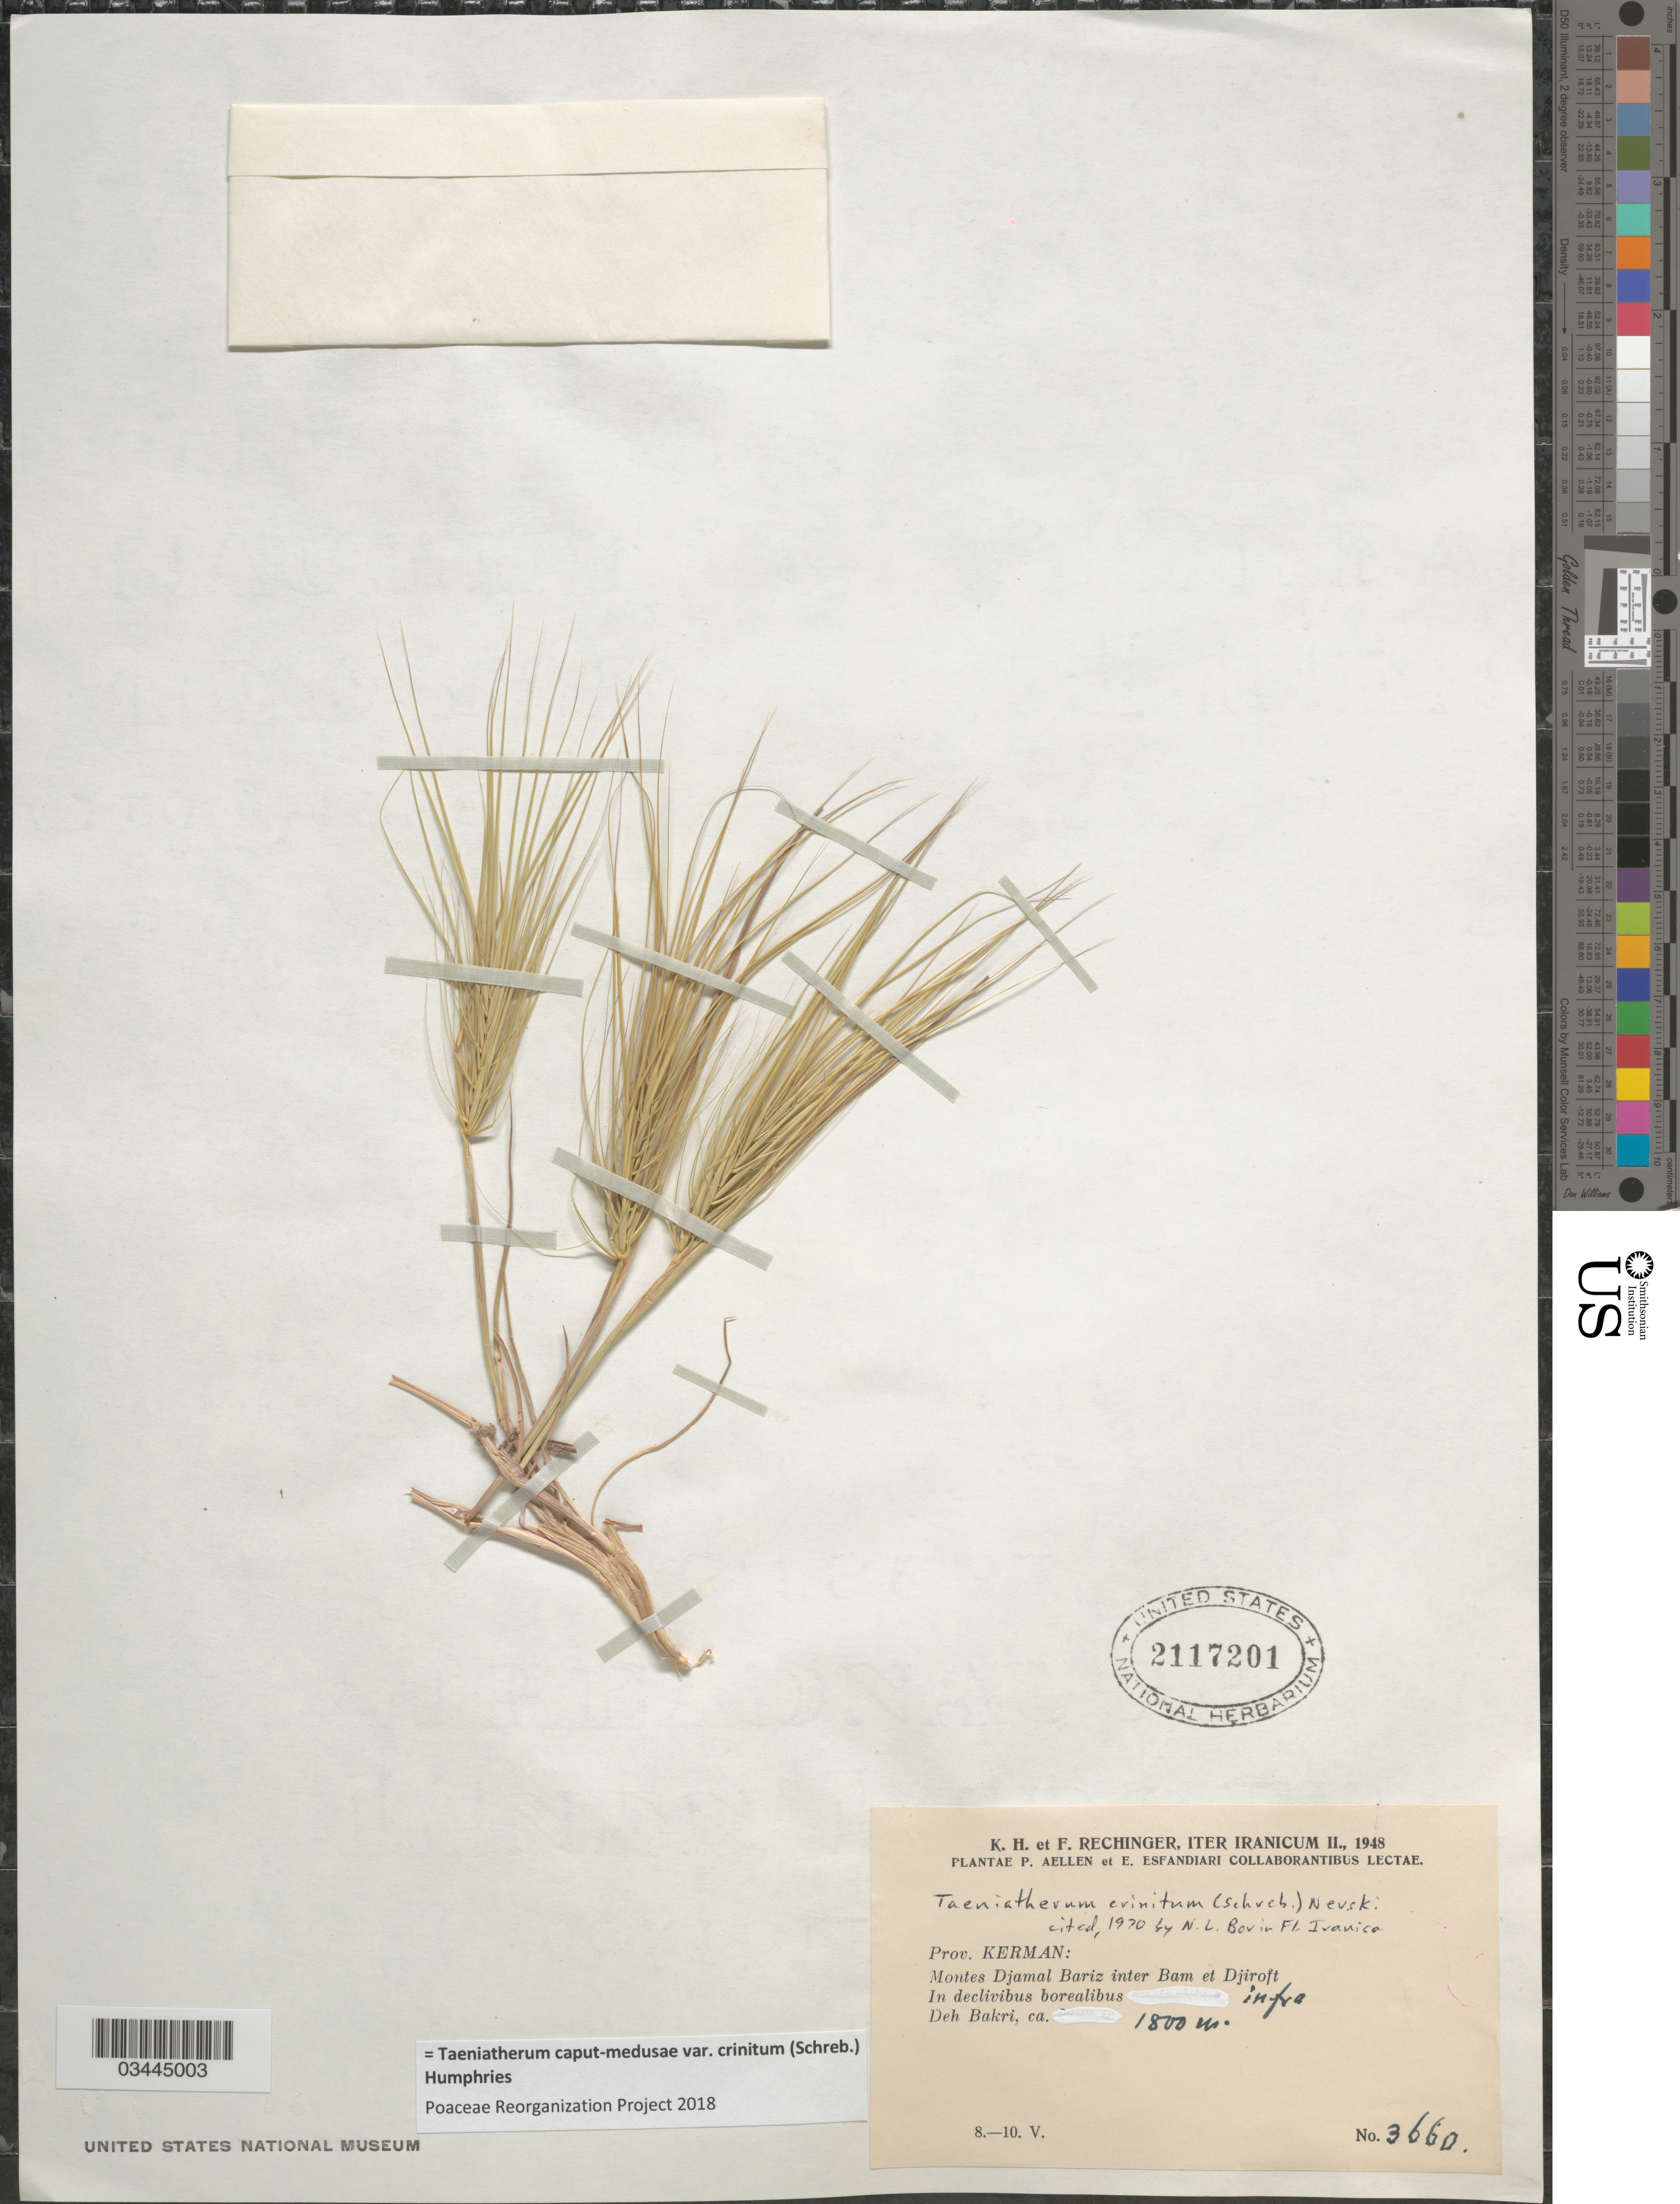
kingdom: Plantae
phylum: Tracheophyta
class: Liliopsida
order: Poales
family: Poaceae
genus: Taeniatherum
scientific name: Taeniatherum caput-medusae var. crinitum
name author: (Schreb.) Humphries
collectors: K. H. Rechinger & F. Rechinger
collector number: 3660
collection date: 1948-05-08/1948-05-10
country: Iran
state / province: Kerman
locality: Iter Iranicum II., 1948. Prov. Kerman: Montes Djamal Bariz inter Bam et Djiroft. In declivibus borealibus infra Deh Bakri.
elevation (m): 1800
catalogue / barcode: US 2117201